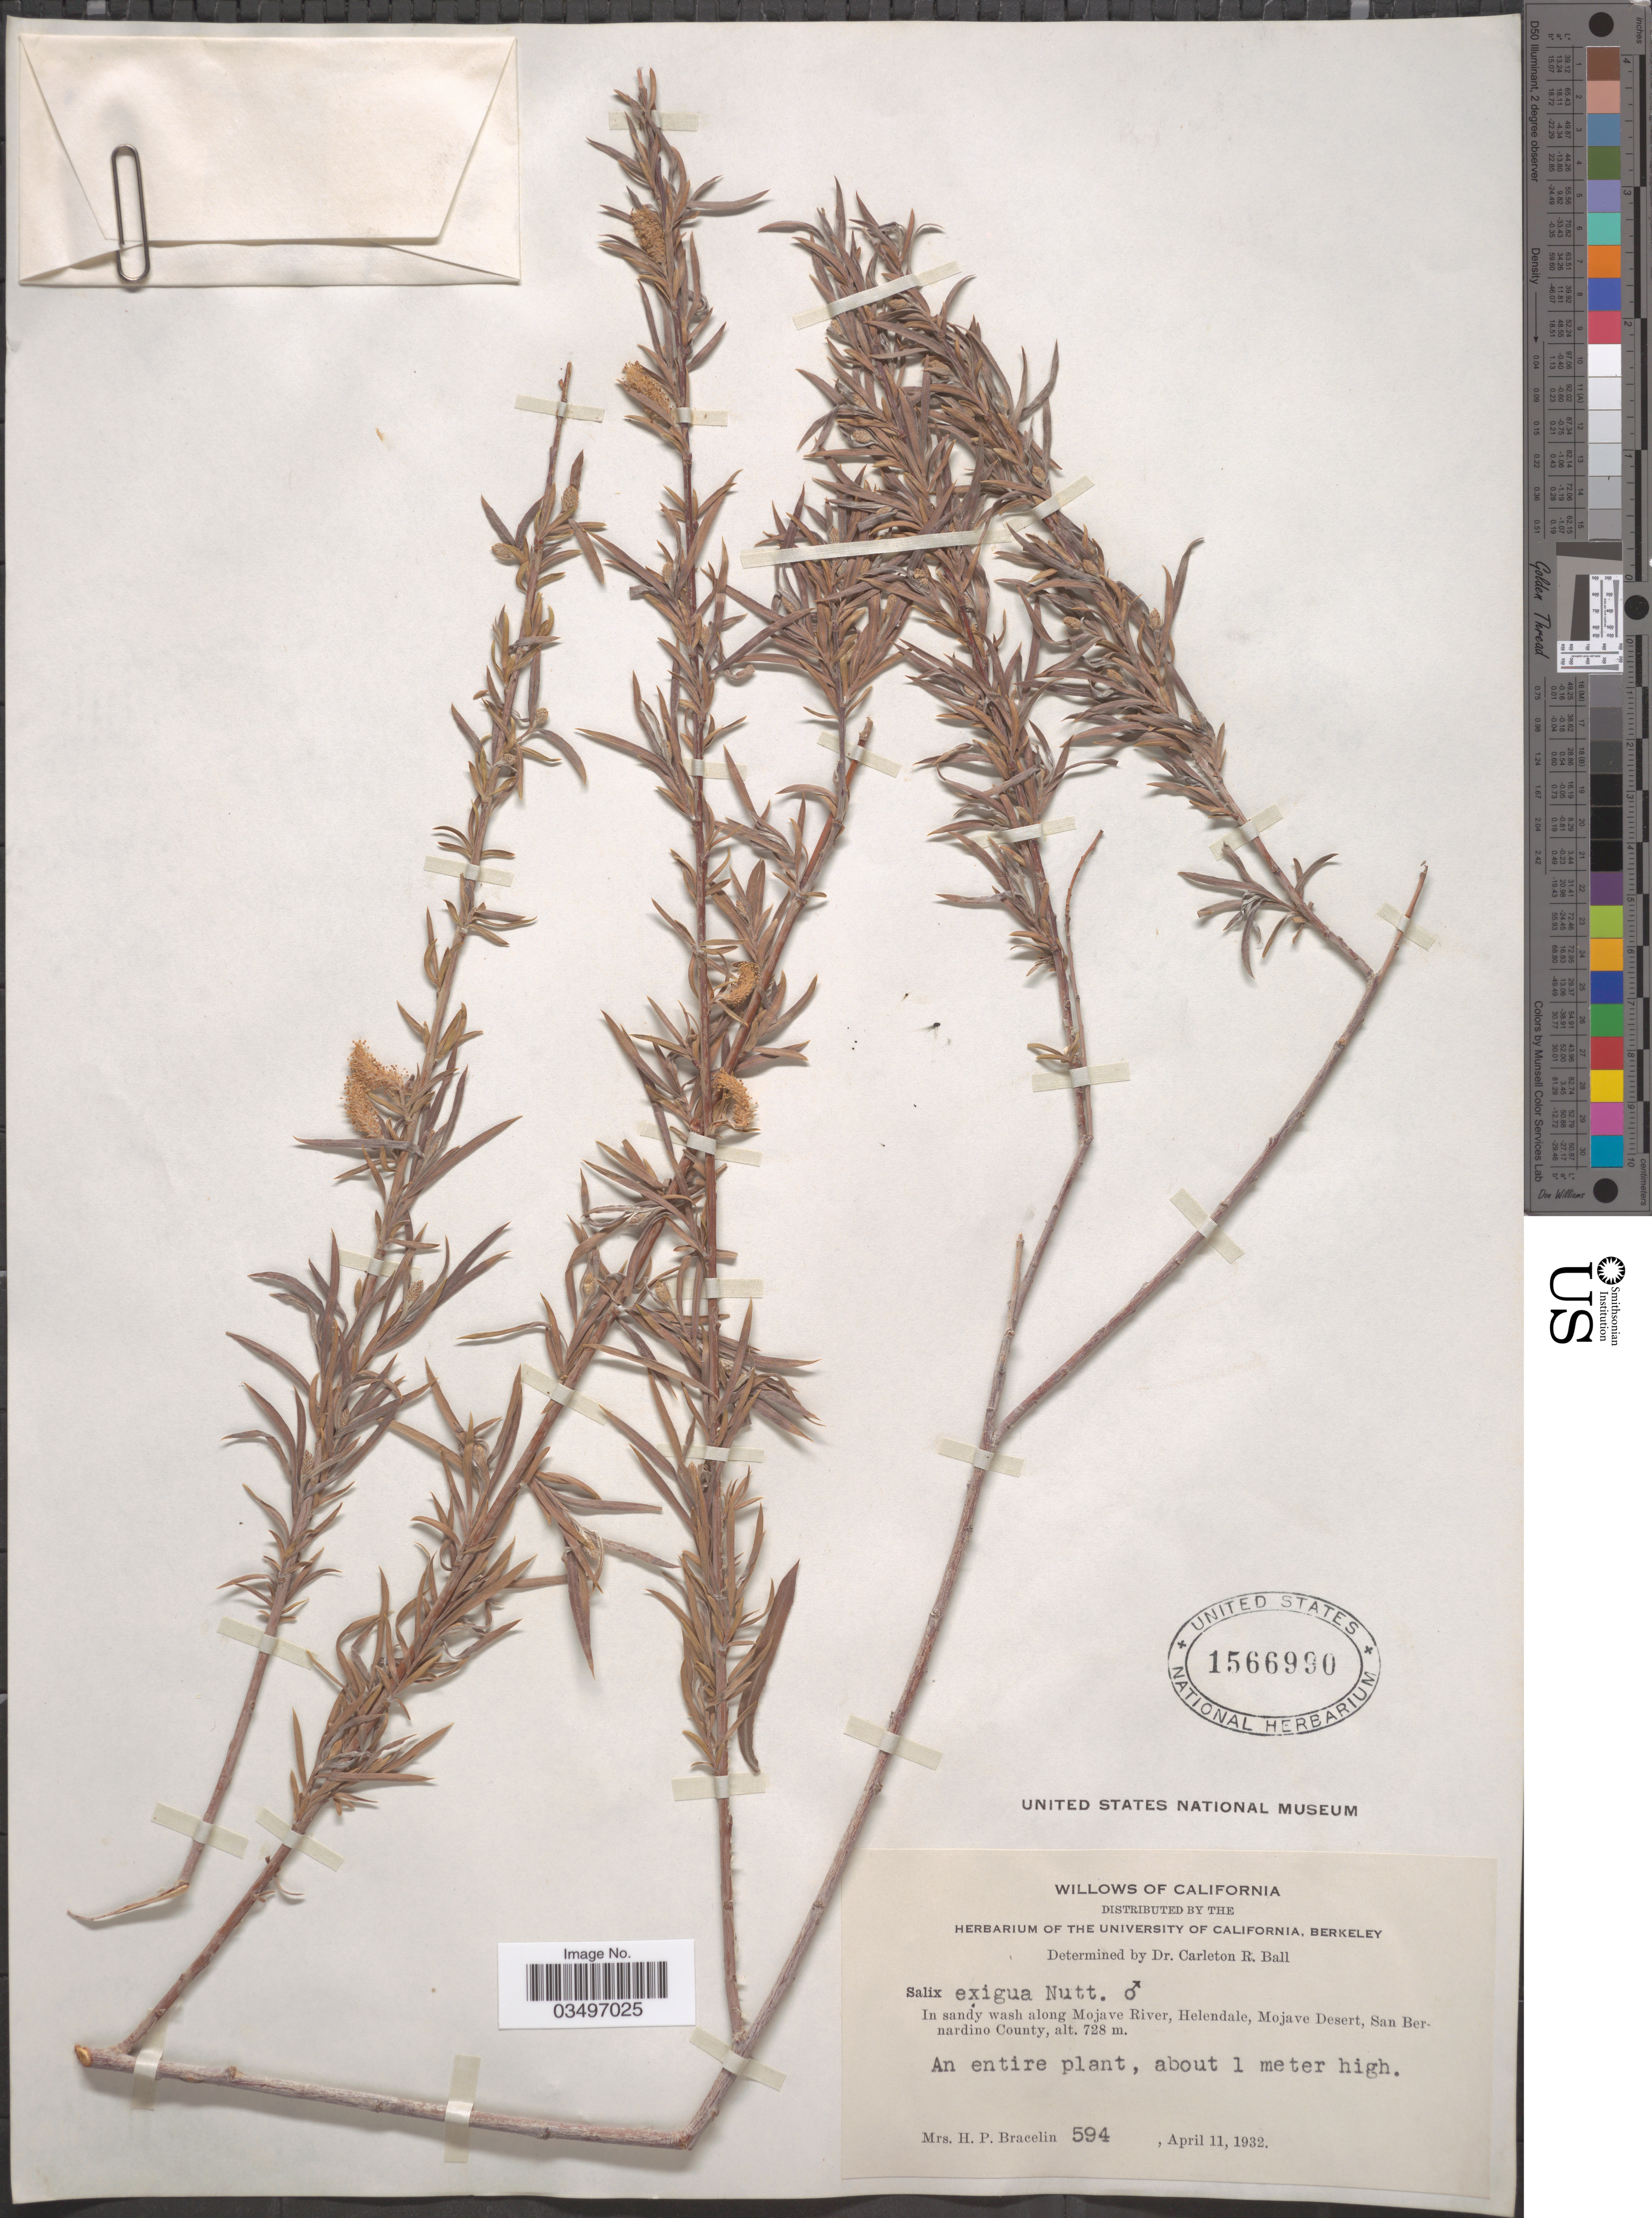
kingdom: Plantae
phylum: Tracheophyta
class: Magnoliopsida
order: Malpighiales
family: Salicaceae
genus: Salix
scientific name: Salix exigua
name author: Nutt.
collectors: H. Bracelin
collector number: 594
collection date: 1932-04-11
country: United States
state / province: California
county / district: San Bernardino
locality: In sandy wash along Mojave River, Helendale, Mojave Desert, San Bernardino County.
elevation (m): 728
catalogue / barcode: US 1566990